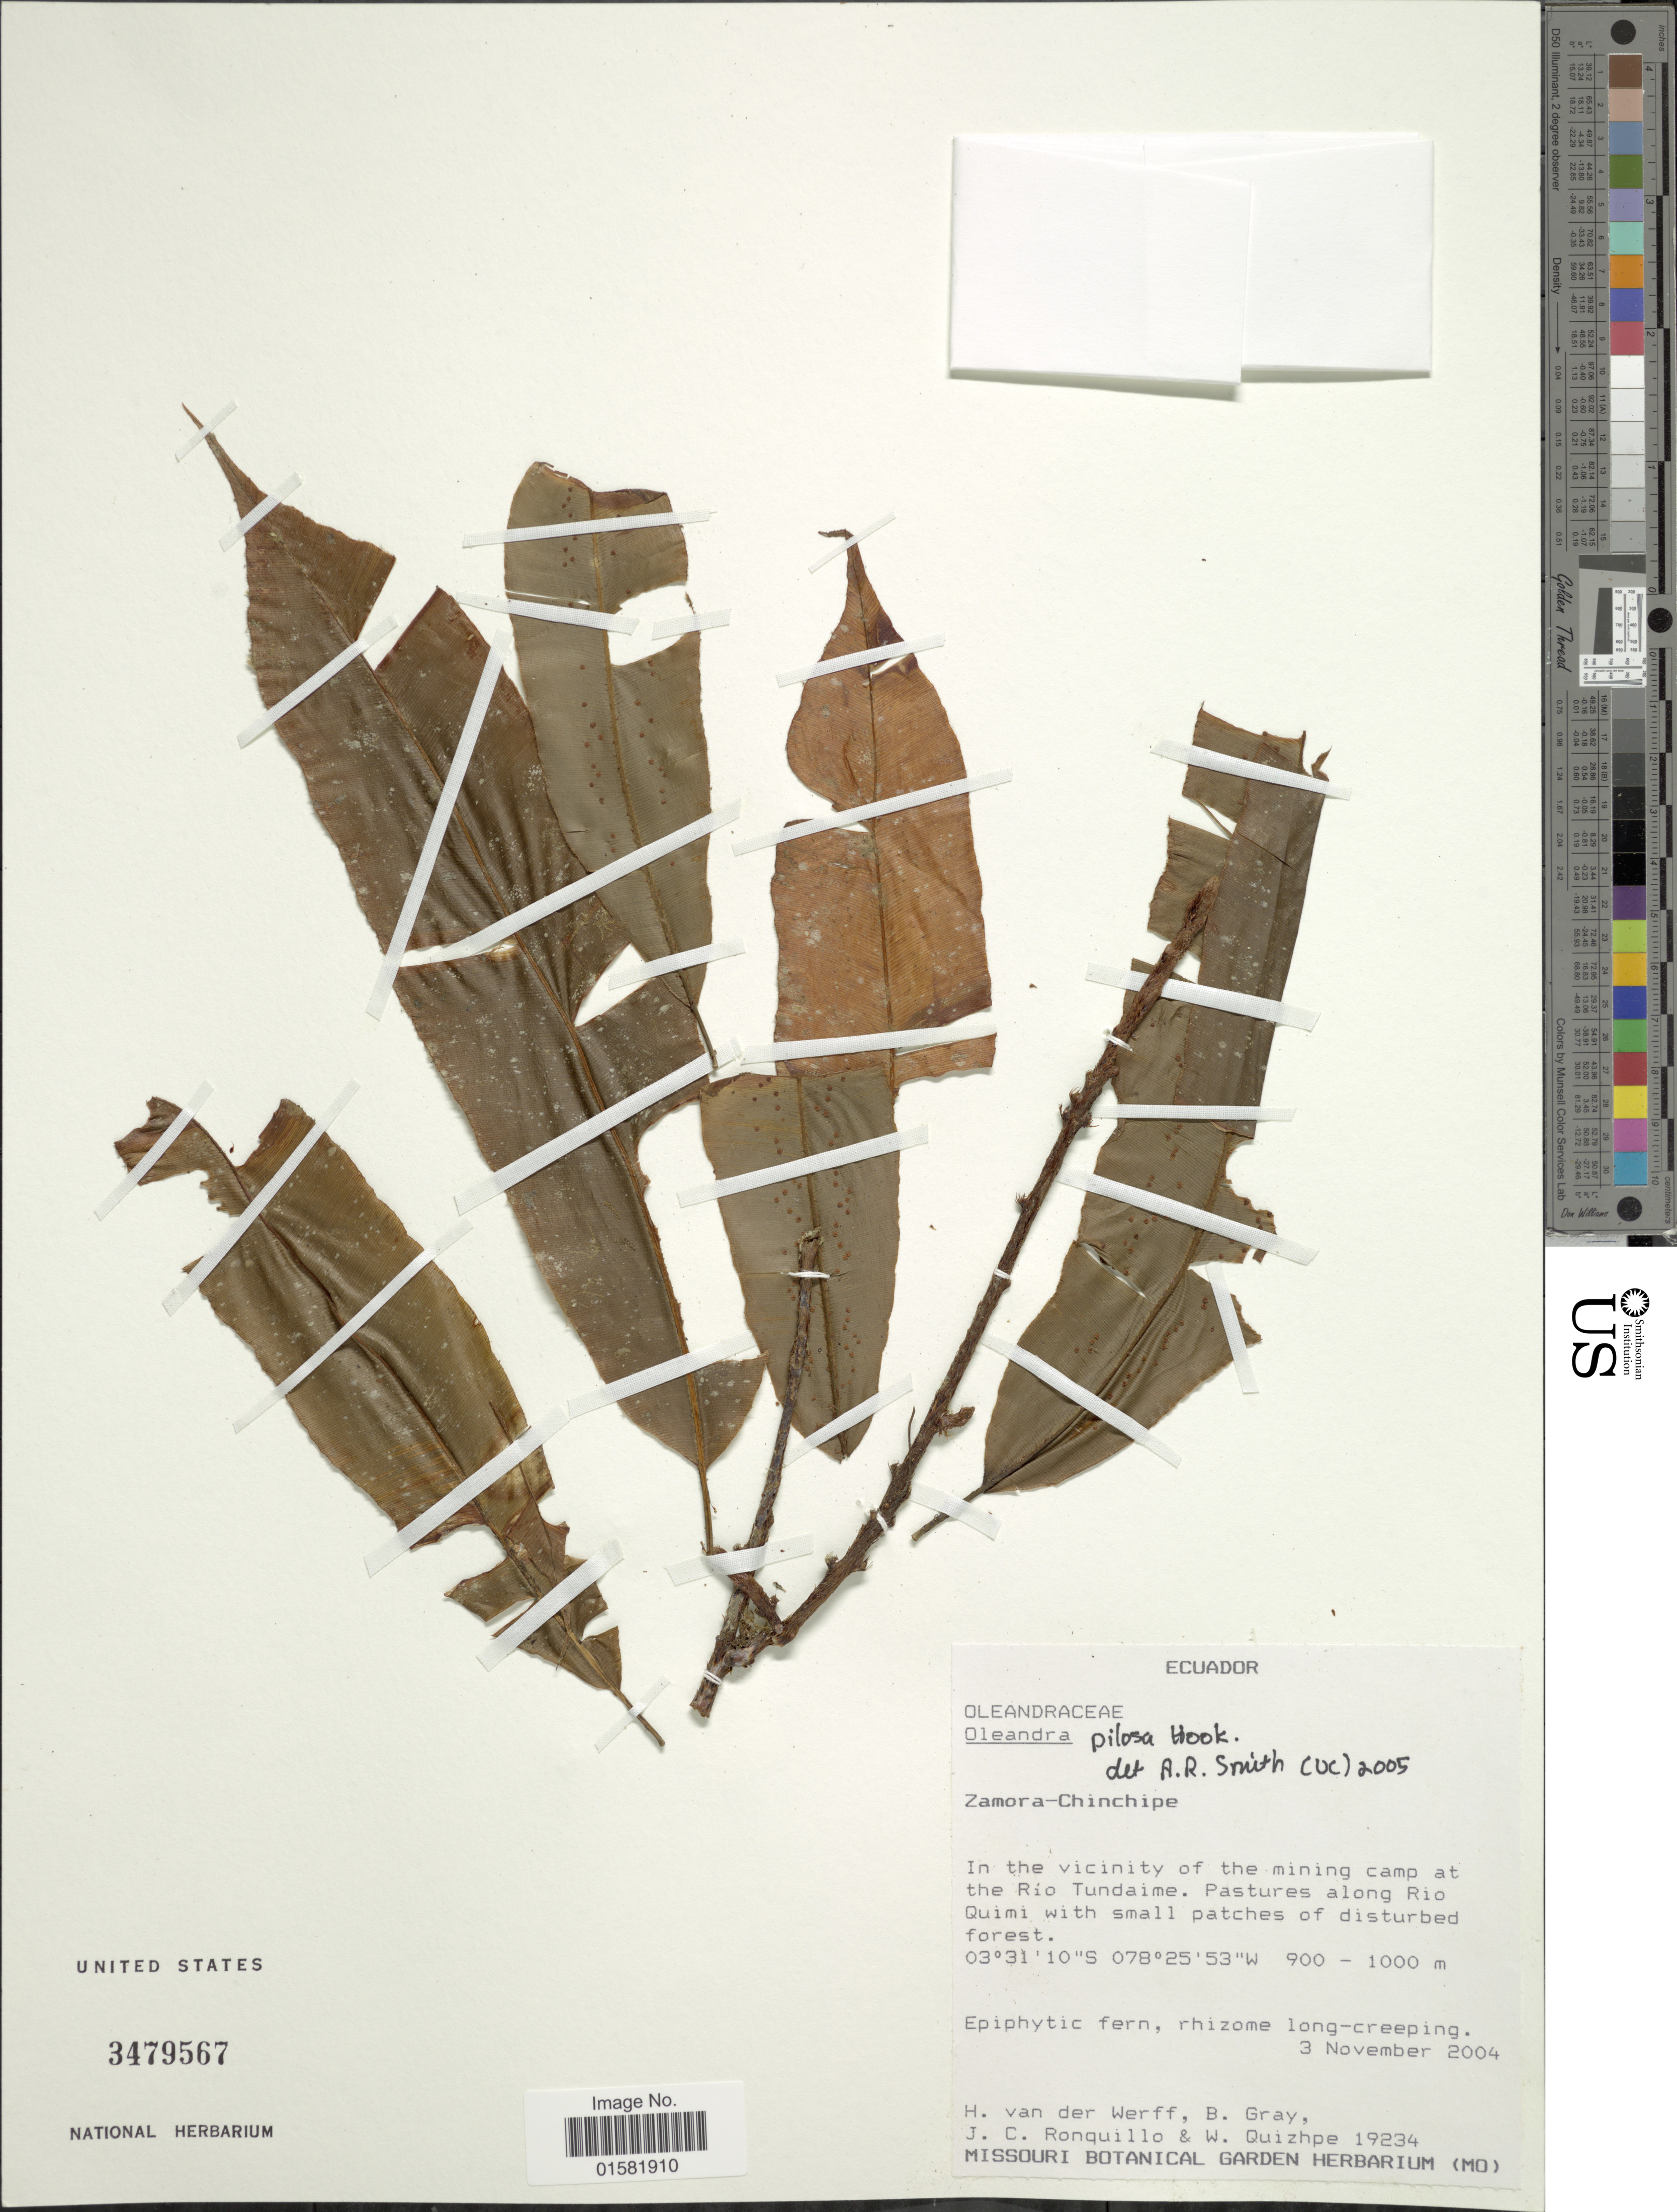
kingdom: Plantae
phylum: Tracheophyta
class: Polypodiopsida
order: Polypodiales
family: Oleandraceae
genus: Oleandra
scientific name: Oleandra pilosa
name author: Hook.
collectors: H. van der Werff, B. Gray, J. Ronquillo & W. Quizhpe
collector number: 19234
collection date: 2004-11-03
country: Ecuador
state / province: Zamora-Chinchipe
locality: Ecuador, Zamora-Chinchipe, in the vicinity of the mining camp at the Río Tundaime. Pasture along Rio Quimi with small patches of disturbed forest.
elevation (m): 900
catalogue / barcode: US 3479567